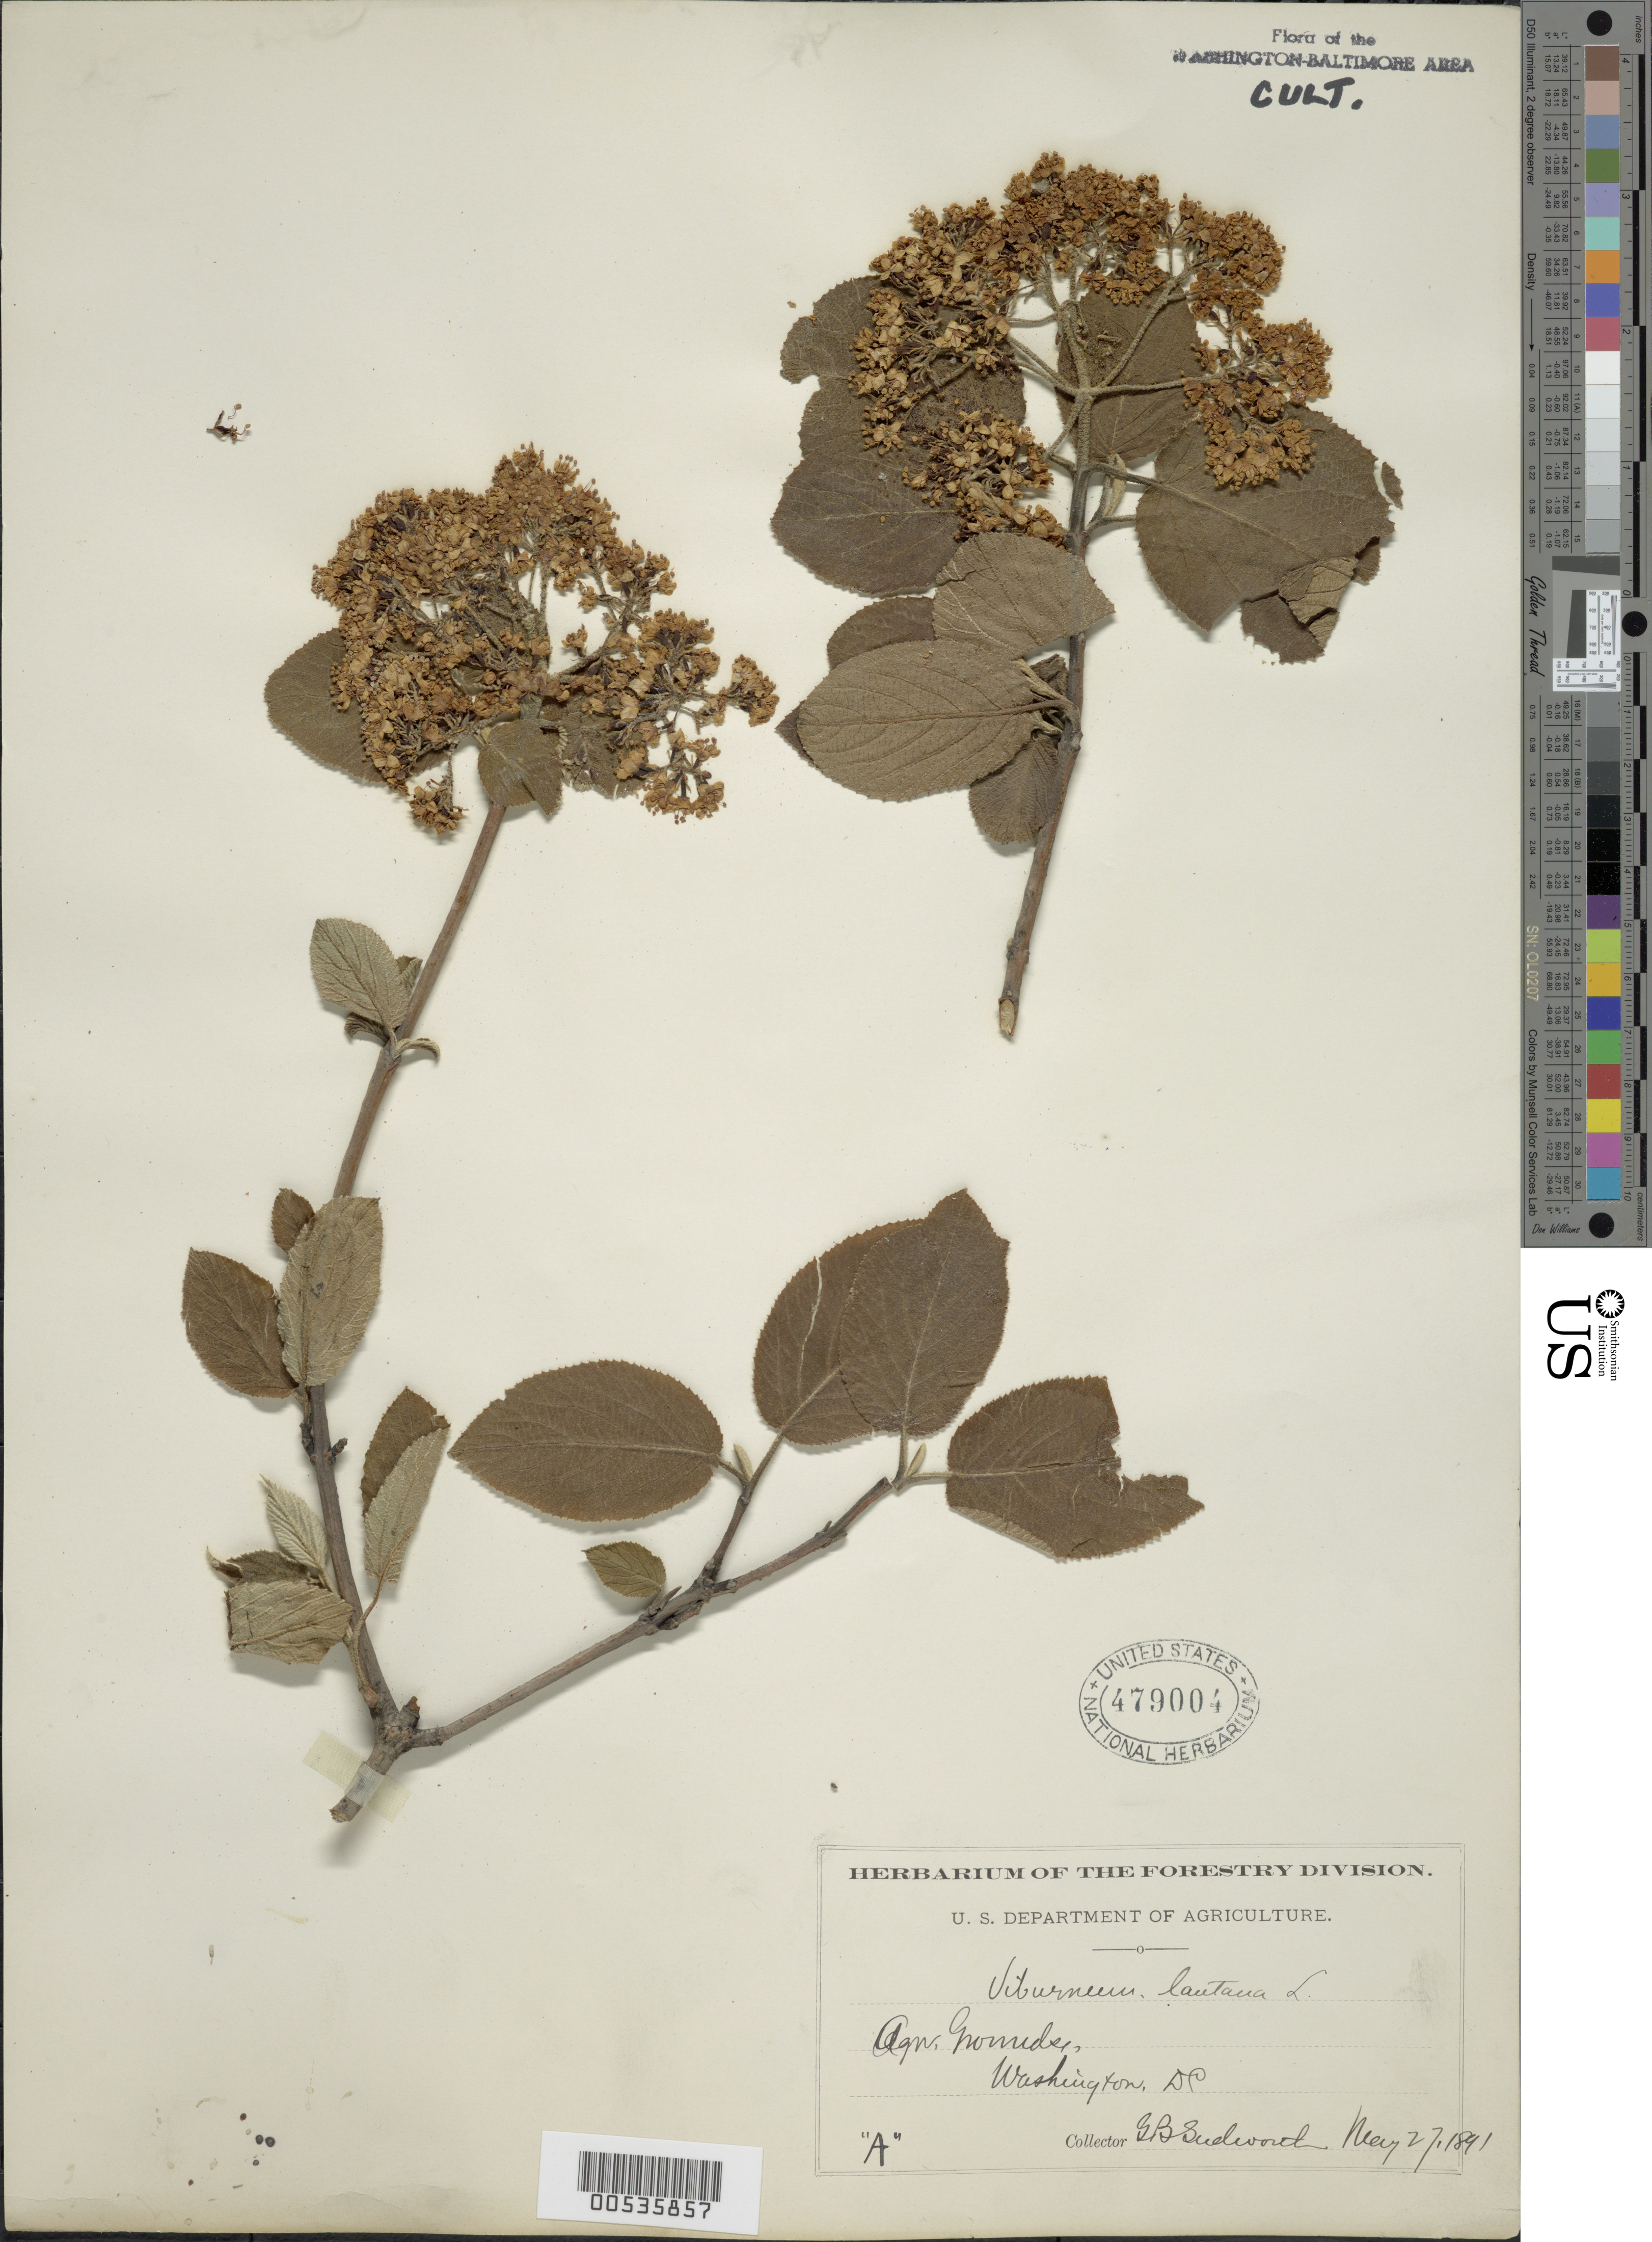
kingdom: Plantae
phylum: Tracheophyta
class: Magnoliopsida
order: Dipsacales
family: Viburnaceae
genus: Viburnum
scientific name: Viburnum lantana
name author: L.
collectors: G. B. Sudworth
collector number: A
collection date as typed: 27 May 1891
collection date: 1891-05-27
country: United States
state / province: District of Columbia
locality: Department of Agriculture, Washington, D.C.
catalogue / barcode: US 479004